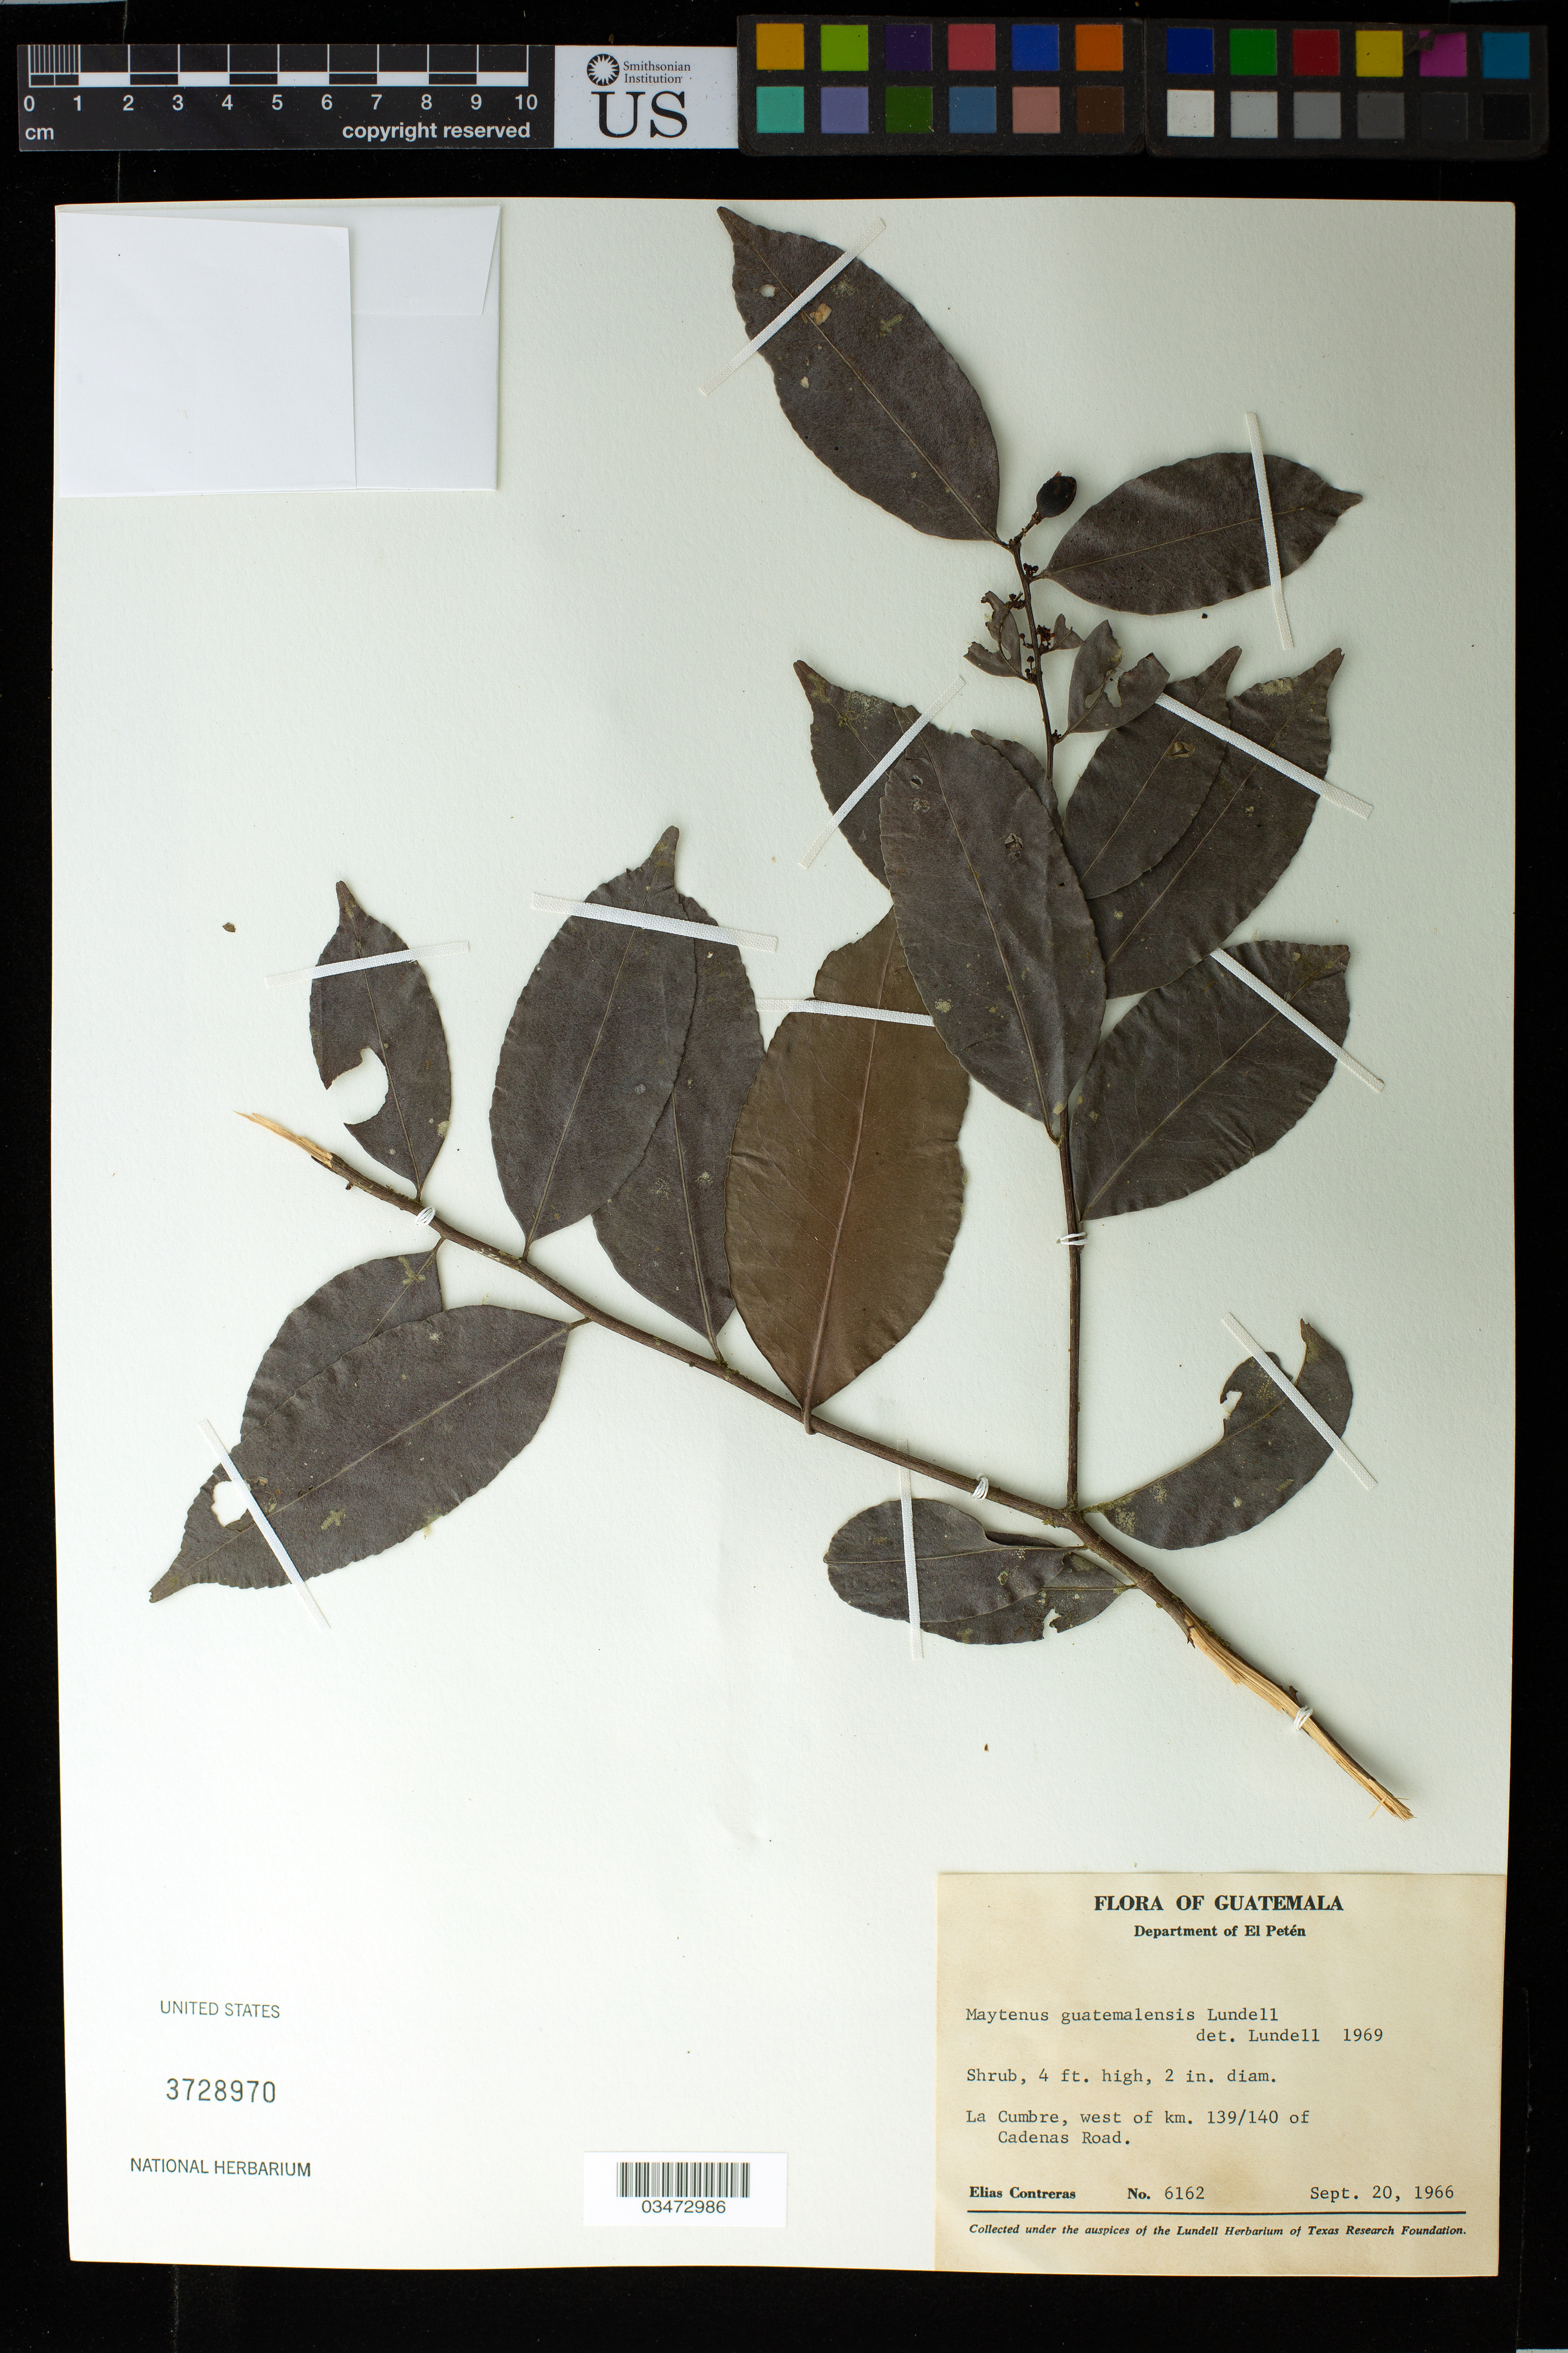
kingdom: Plantae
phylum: Tracheophyta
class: Magnoliopsida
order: Celastrales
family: Celastraceae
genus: Maytenus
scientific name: Maytenus guatemalensis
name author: Lundell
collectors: E. Contreras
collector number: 6162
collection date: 1966-09-20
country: Guatemala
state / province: El Petén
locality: Department of Peten, La Cumbre, km 139/140 west on Cadenas Road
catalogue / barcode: US 3728970